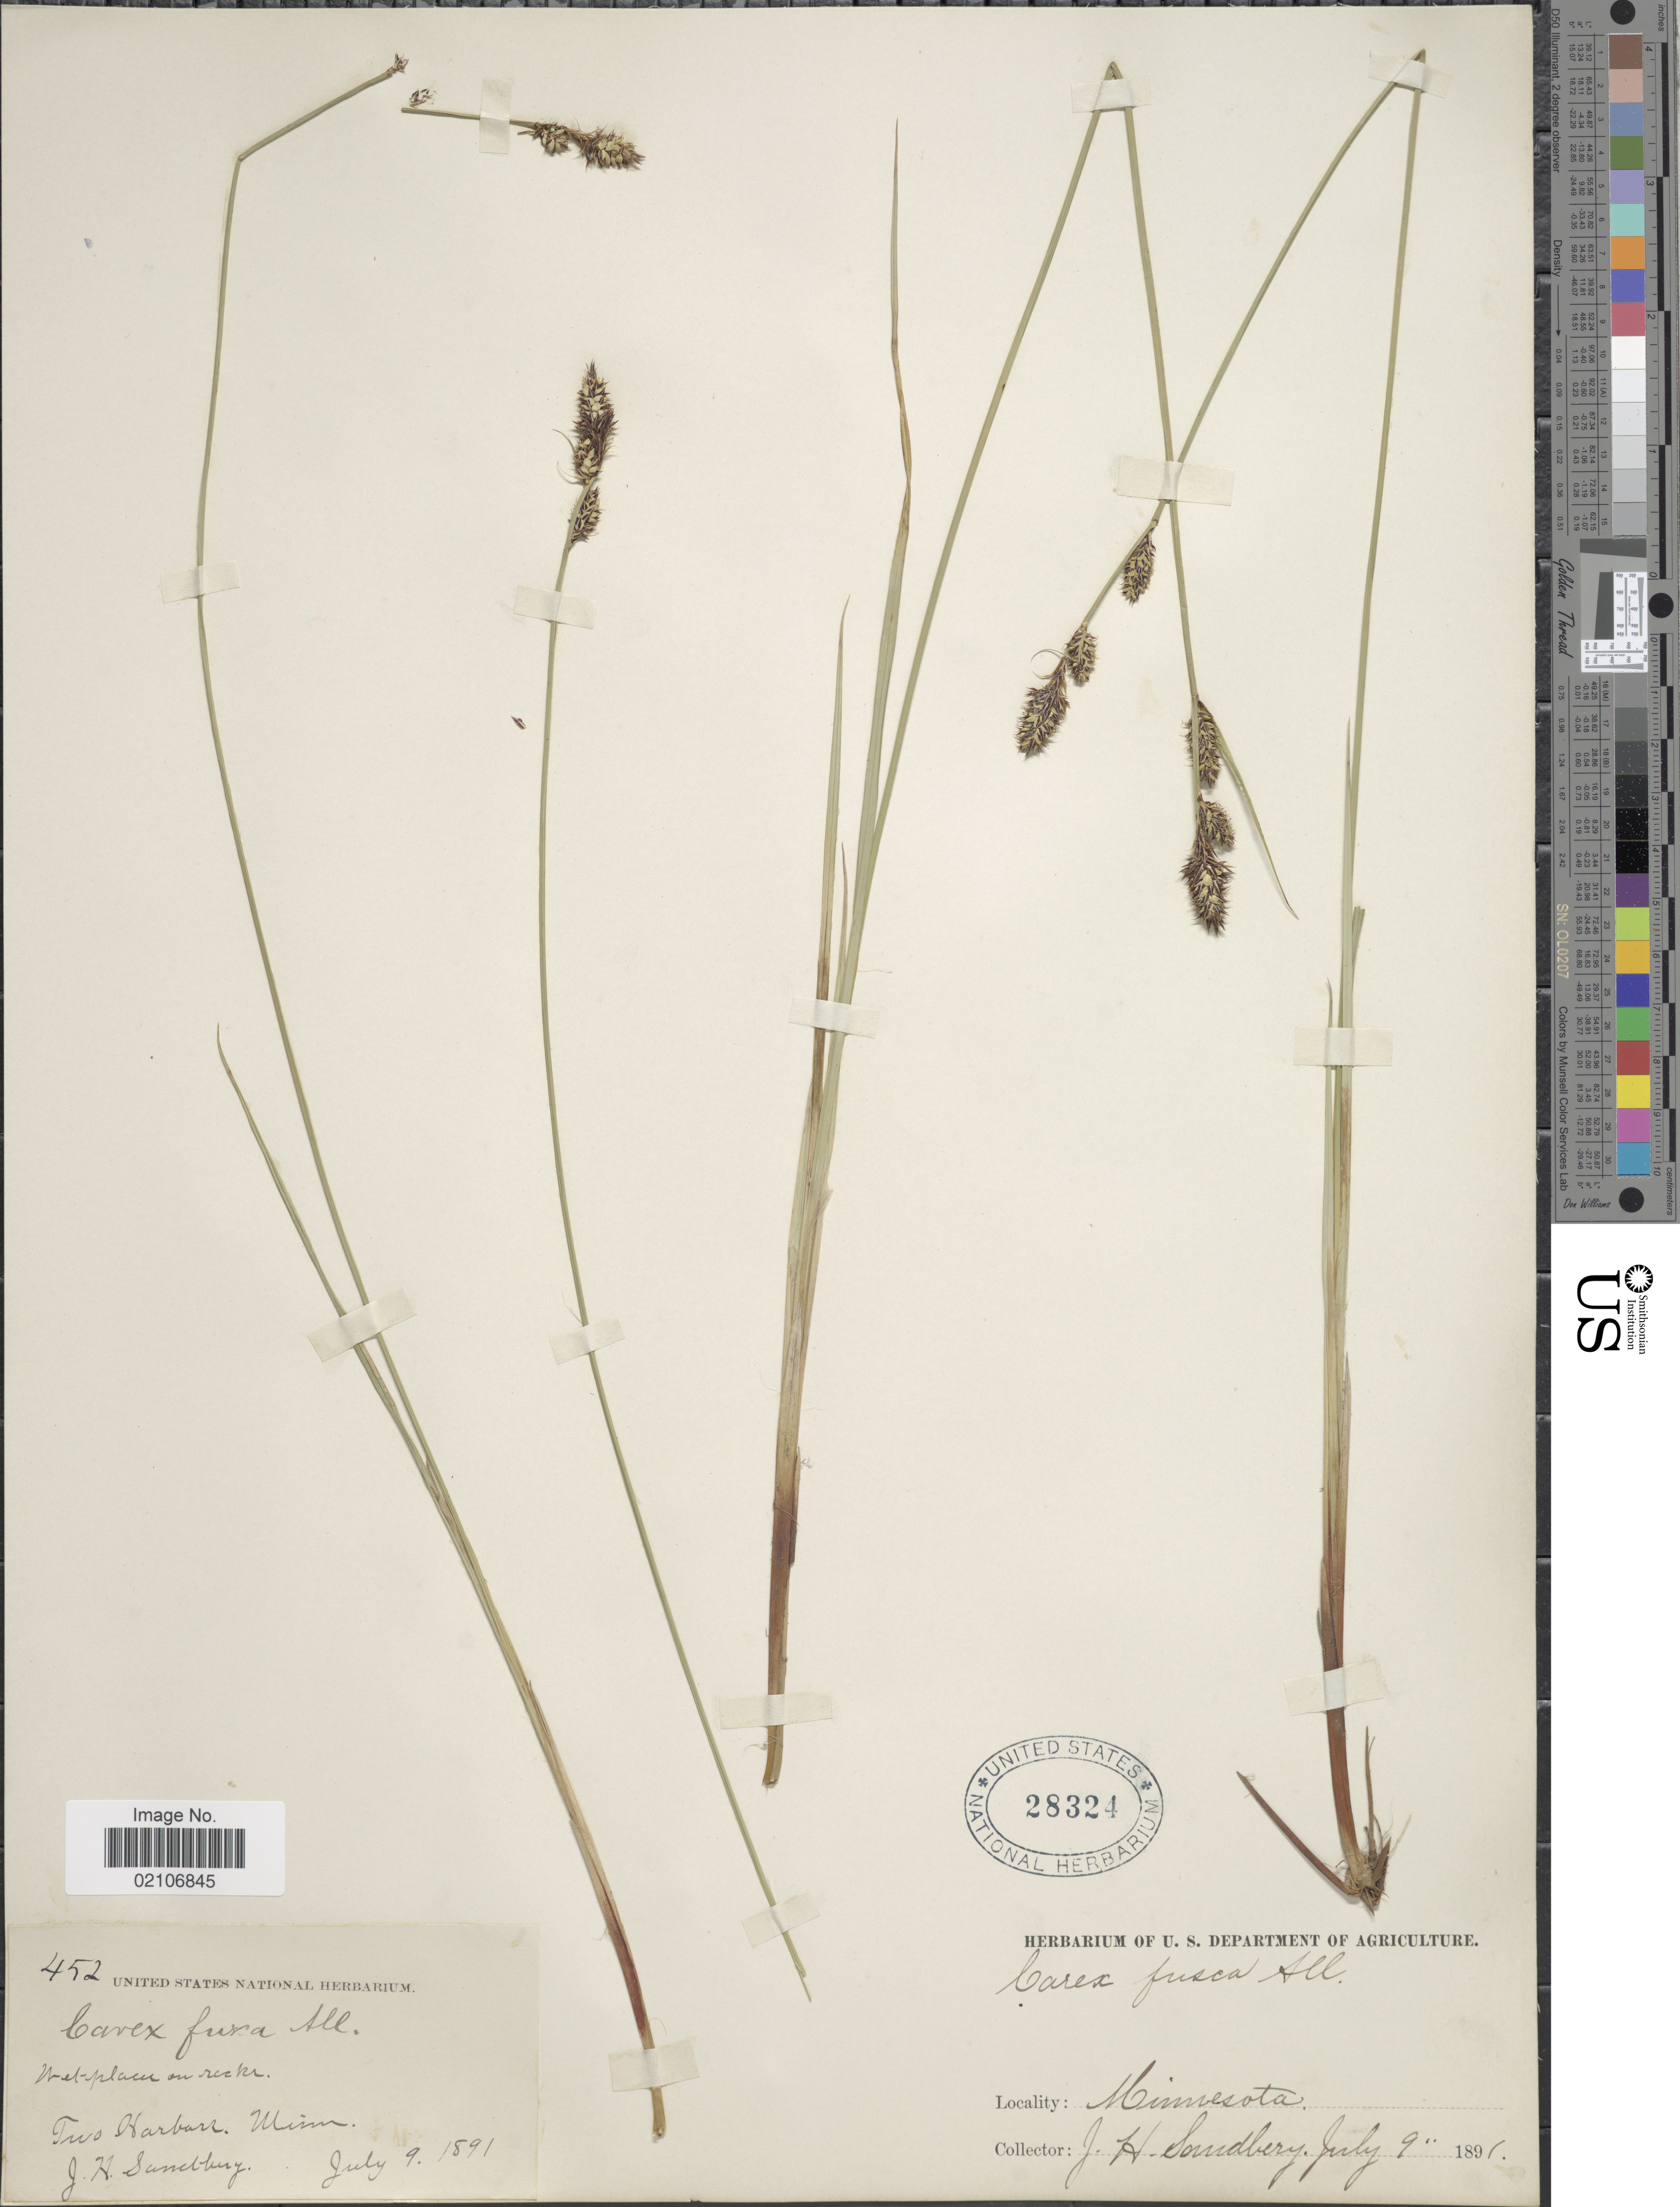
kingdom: Plantae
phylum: Tracheophyta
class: Liliopsida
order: Poales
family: Cyperaceae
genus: Carex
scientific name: Carex buxbaumii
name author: Wahlenb.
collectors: J. Sanberg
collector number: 452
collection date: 1891-07-09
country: United States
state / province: Minnesota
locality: Two Harbors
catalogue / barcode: US 28324